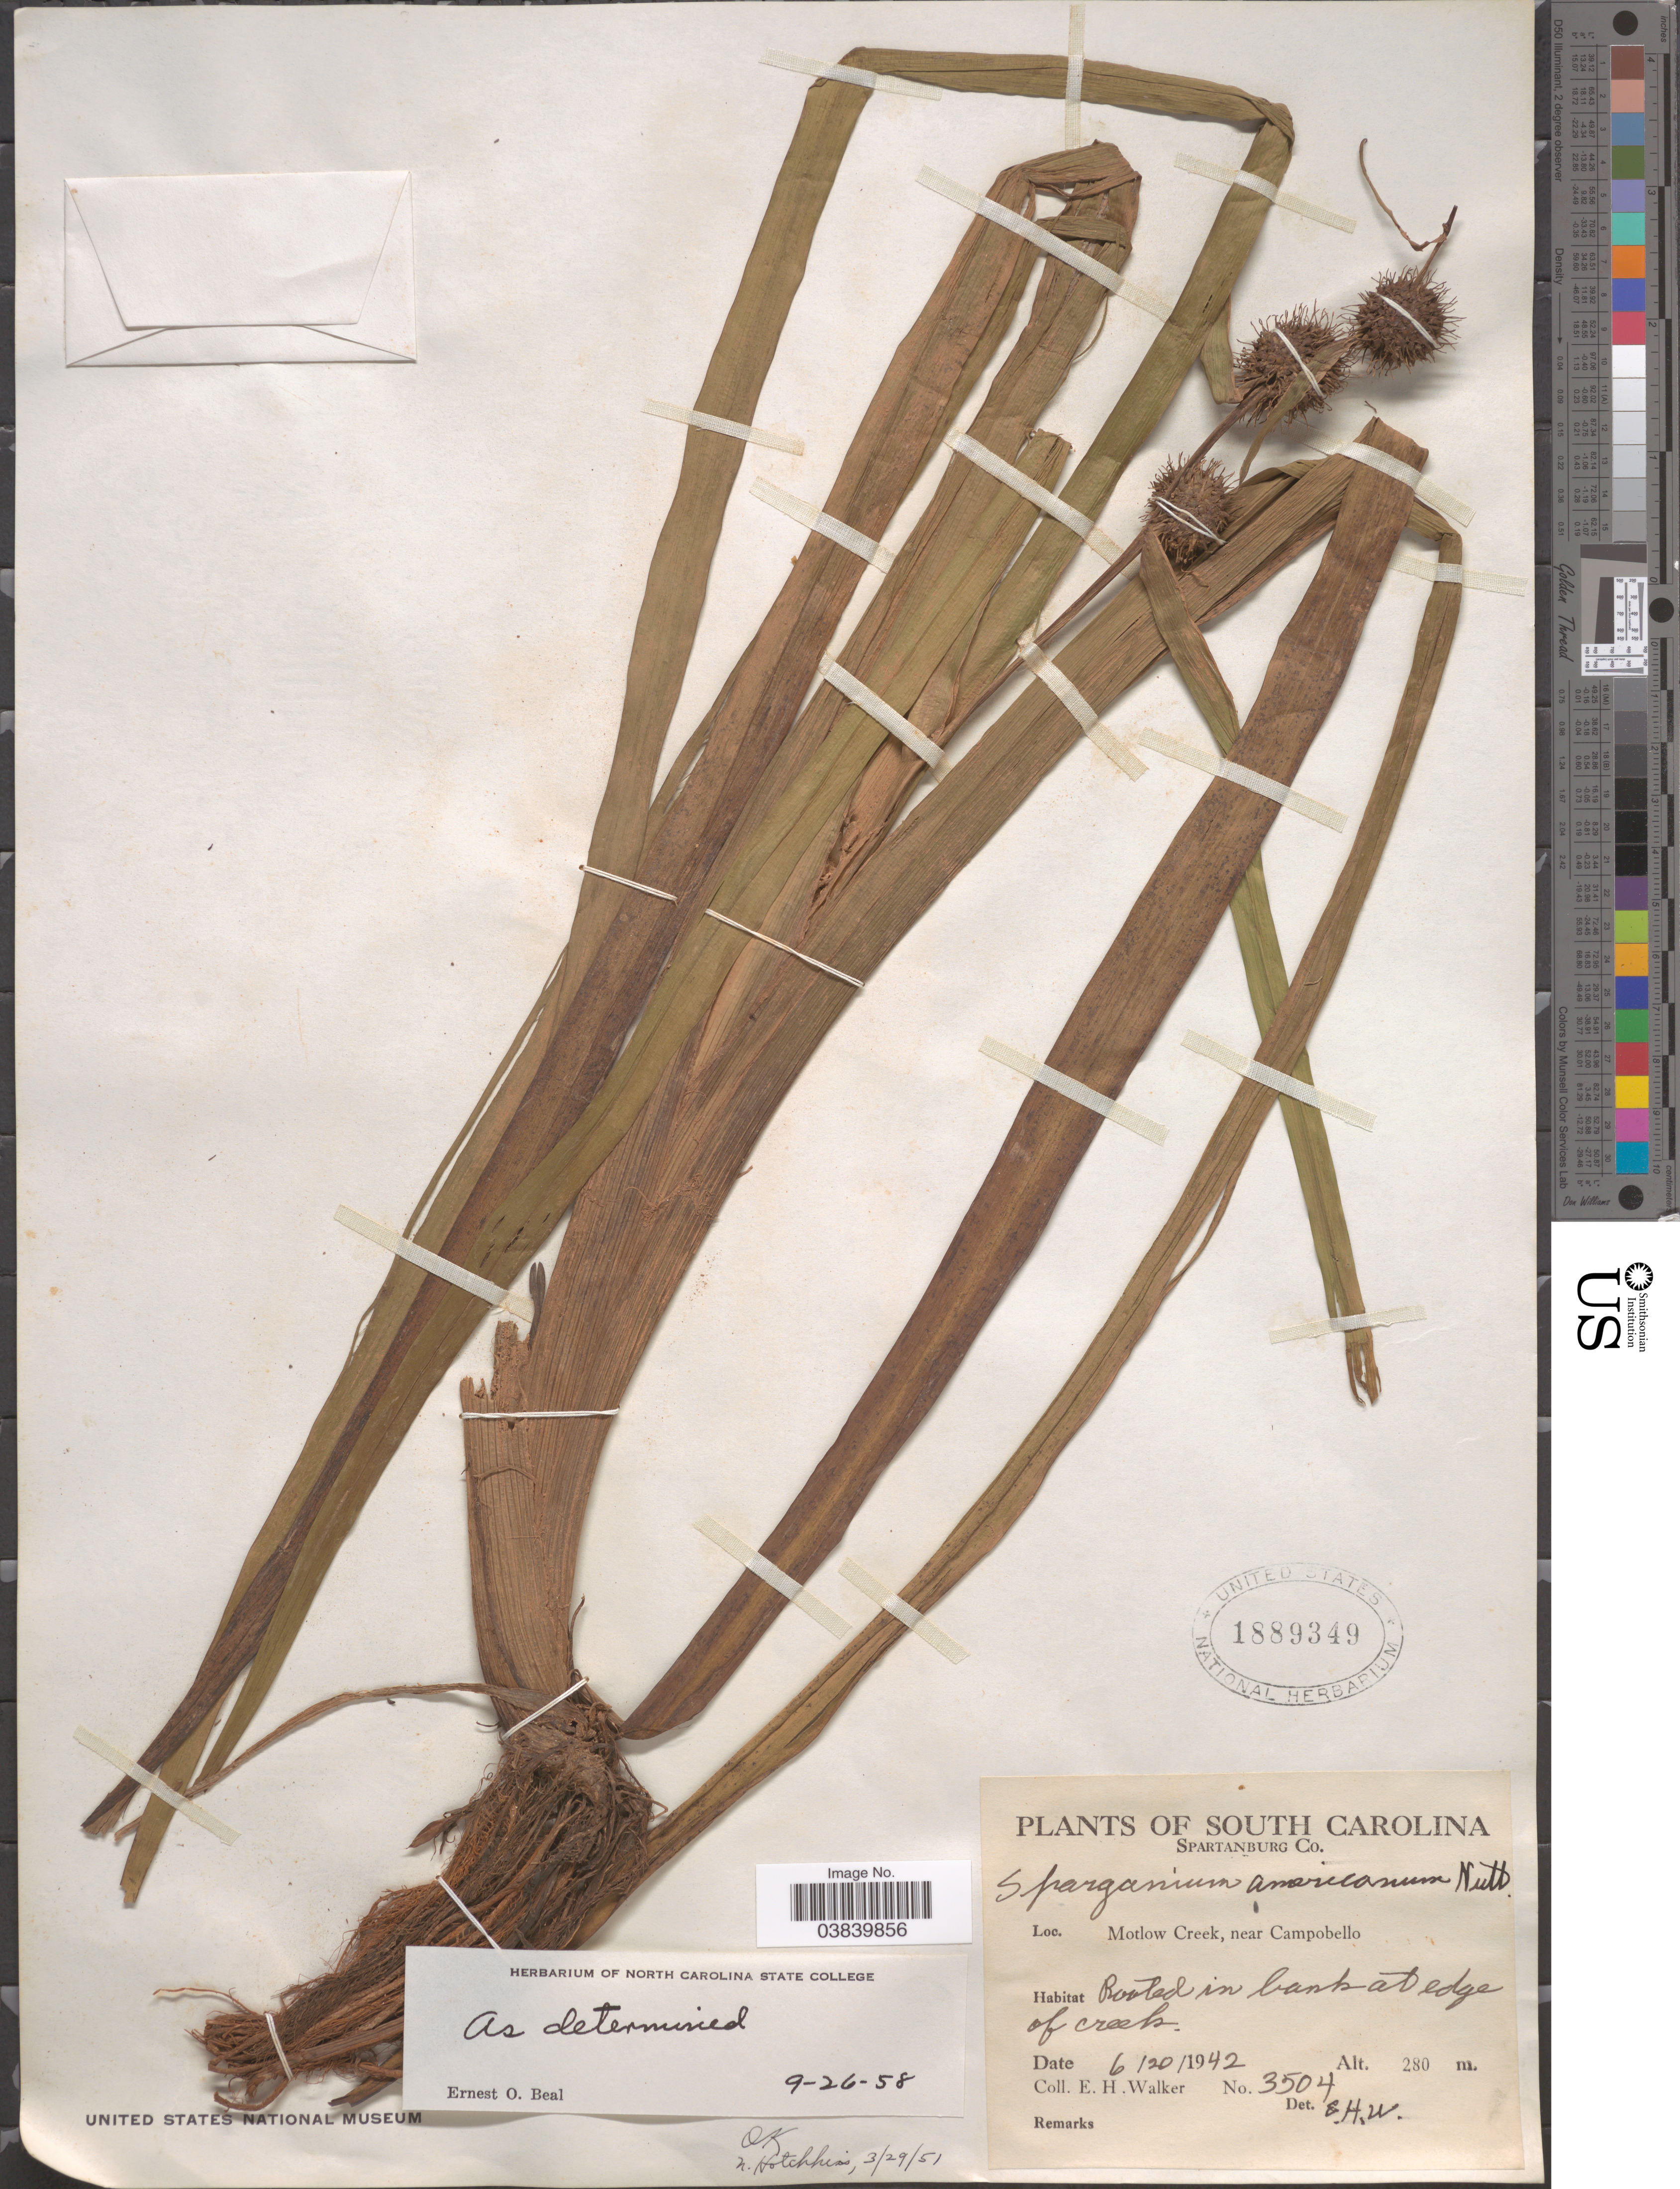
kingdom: Plantae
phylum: Tracheophyta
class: Liliopsida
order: Poales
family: Typhaceae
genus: Sparganium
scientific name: Sparganium americanum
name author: Nutt.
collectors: E. H. Walker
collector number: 3504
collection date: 1942-06-20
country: United States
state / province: South Carolina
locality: Spartanburg Co. Motlow Creek, near Campobello.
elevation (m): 280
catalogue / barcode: US 1889349